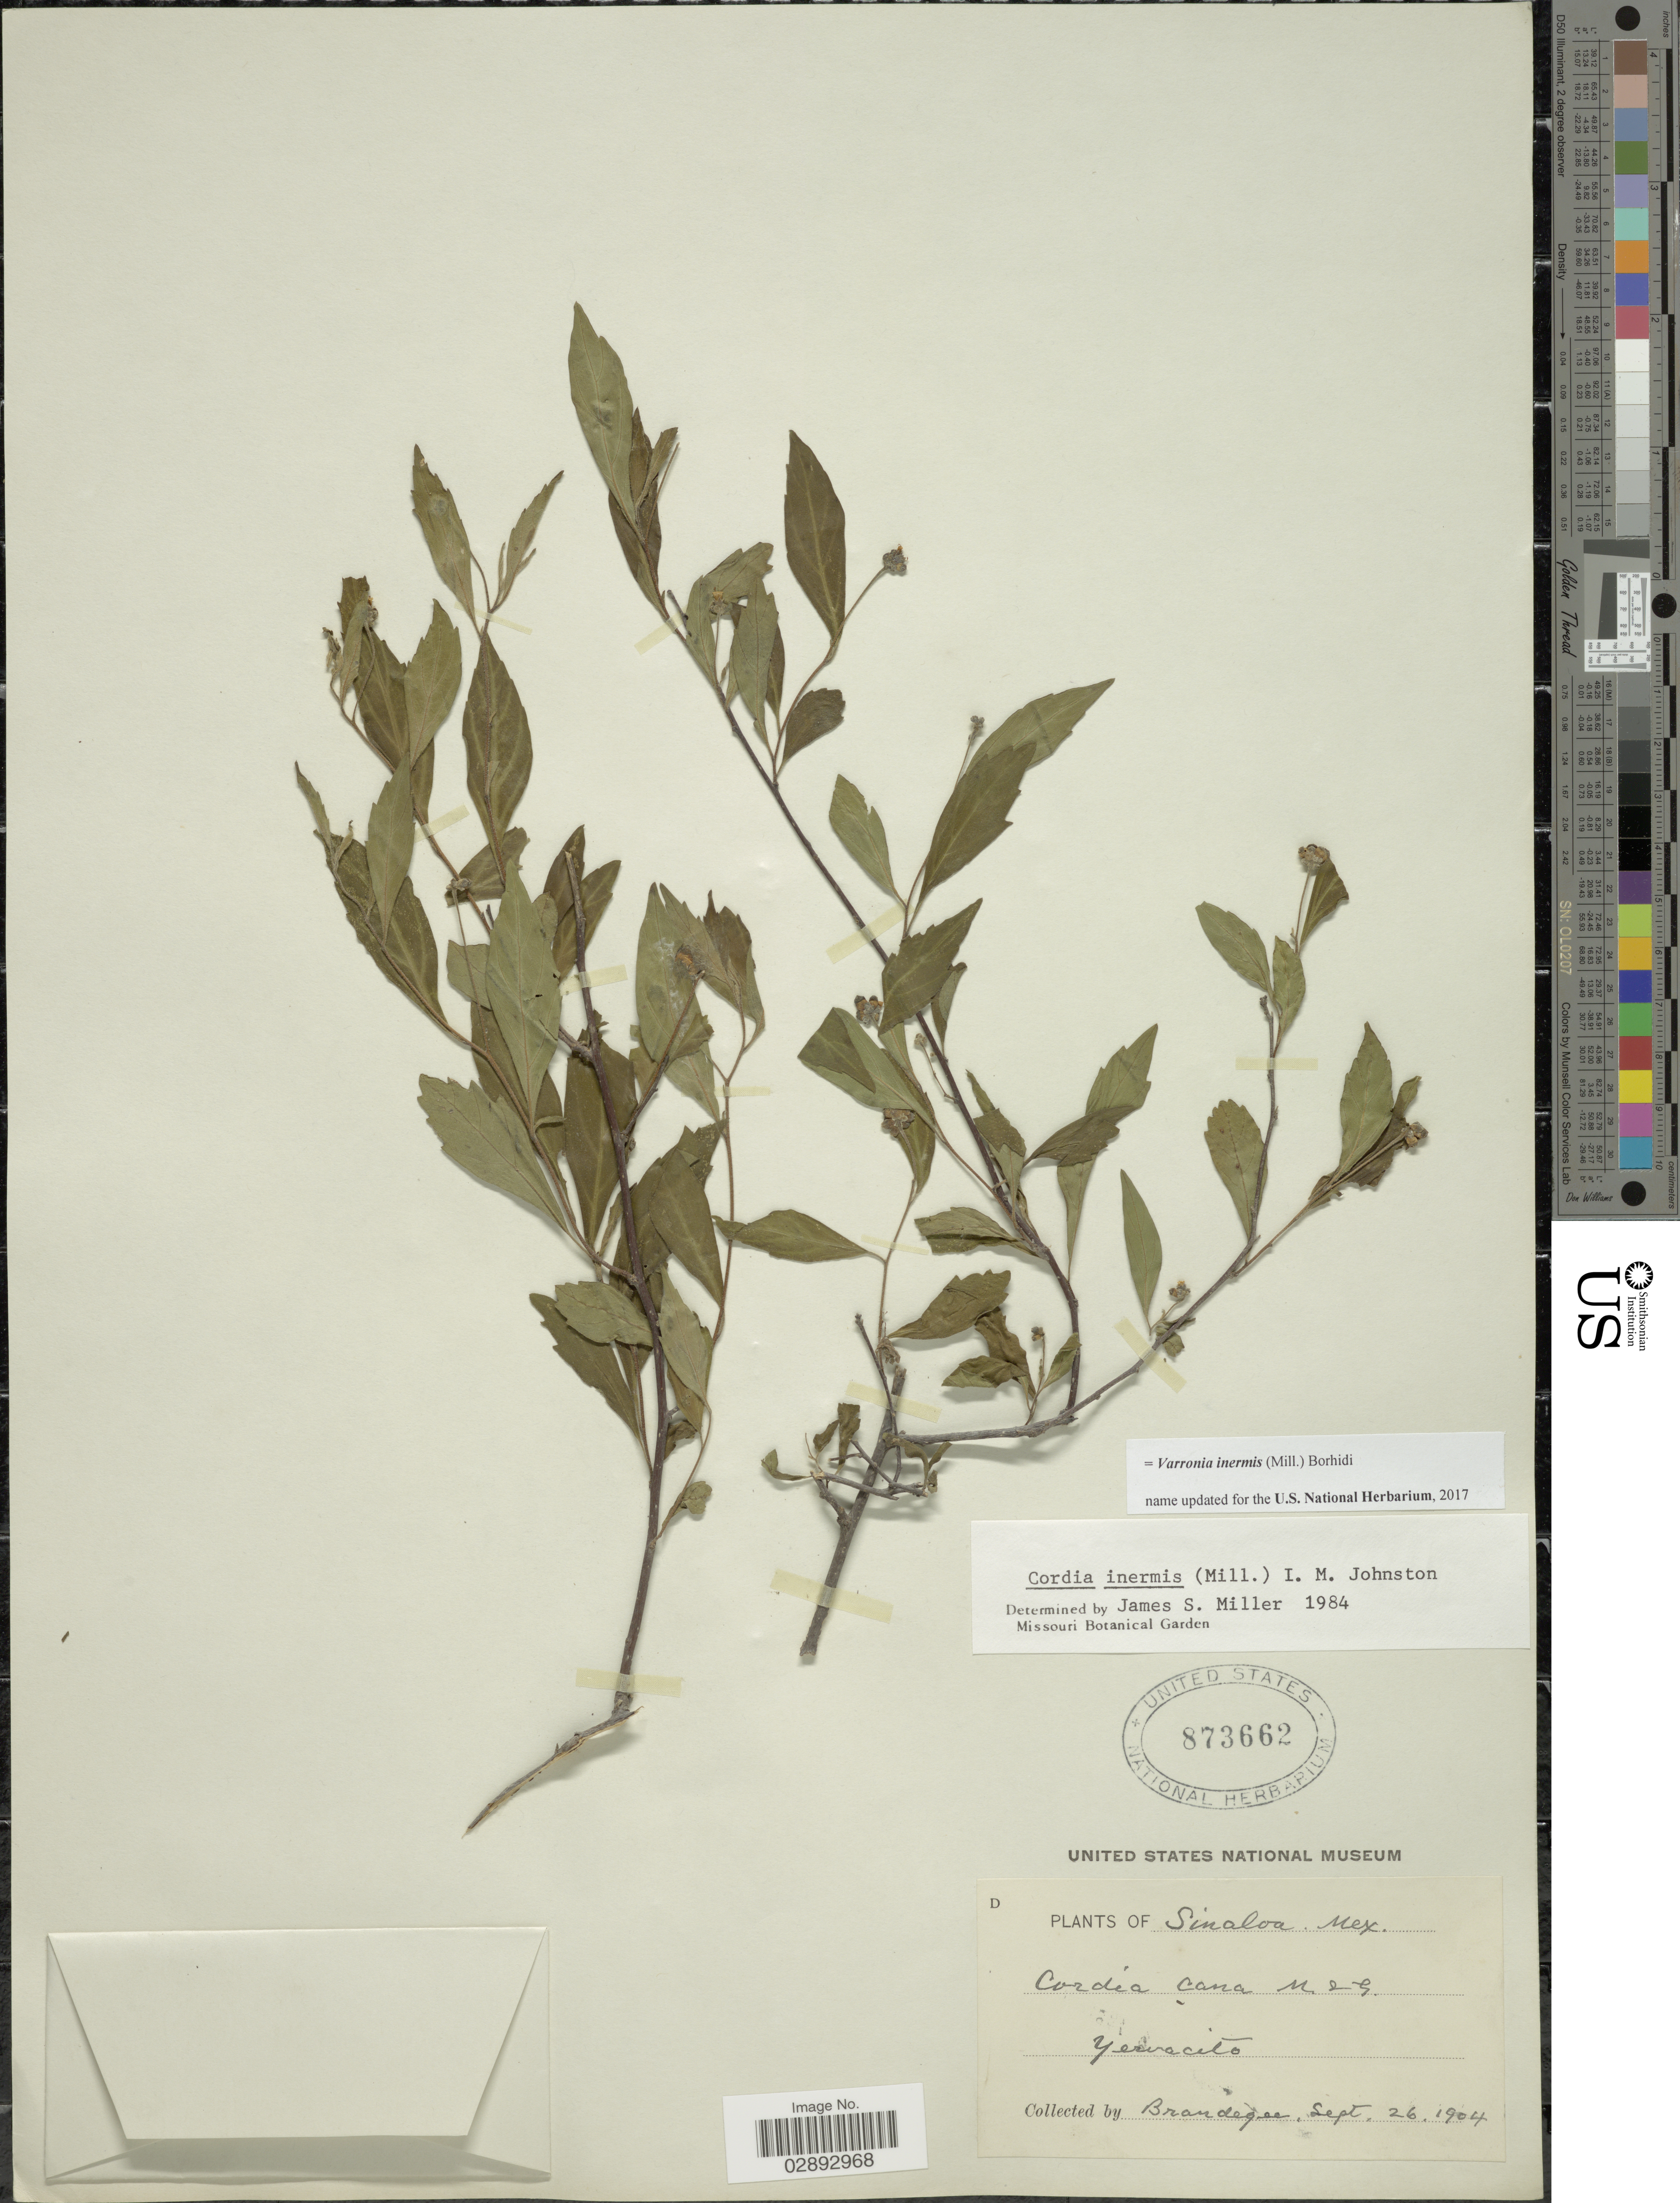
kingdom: Plantae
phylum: Tracheophyta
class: Magnoliopsida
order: Boraginales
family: Cordiaceae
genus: Varronia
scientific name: Varronia inermis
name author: (Mill.) Borhidi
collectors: -- Brandegee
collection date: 1904-09-26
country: Mexico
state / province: Sinaloa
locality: Yervacito.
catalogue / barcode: US 873662